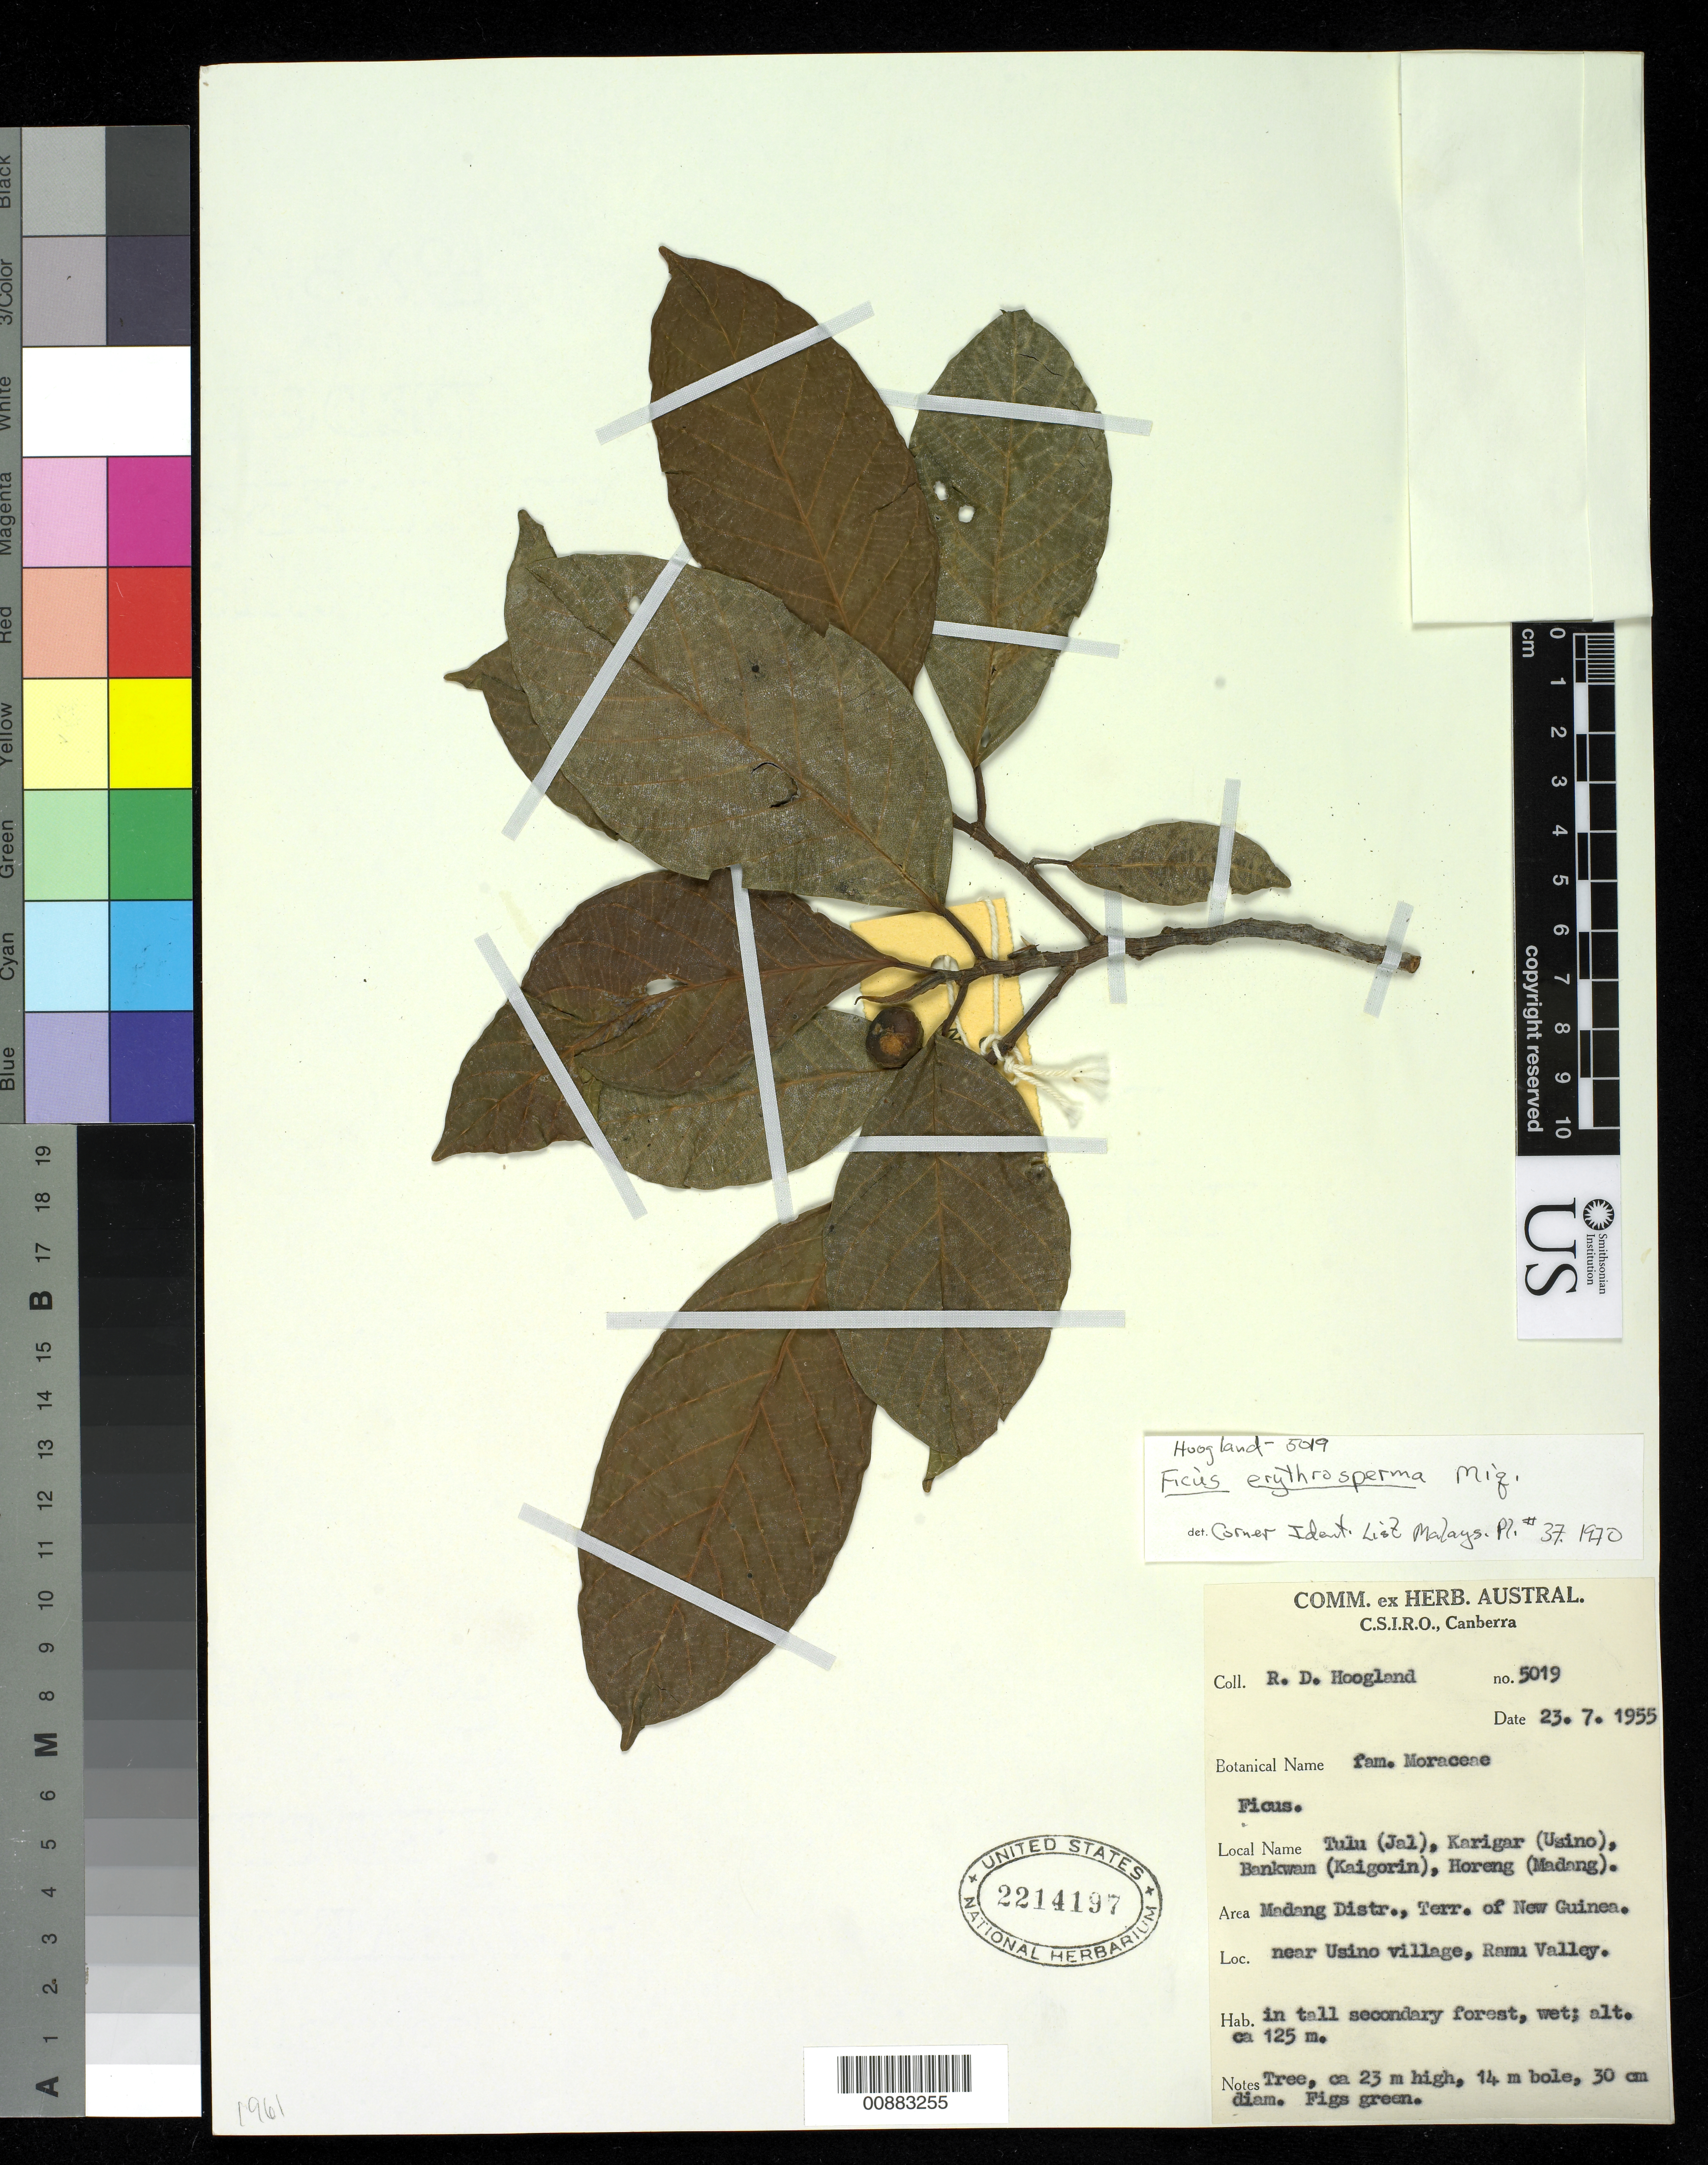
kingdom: Plantae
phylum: Tracheophyta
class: Magnoliopsida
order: Rosales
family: Moraceae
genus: Ficus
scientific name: Ficus erythrosperma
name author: Miq.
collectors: R. D. Hoogland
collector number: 5019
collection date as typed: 23 Jul 1955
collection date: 1955-07-23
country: Papua New Guinea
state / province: Madang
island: New Guinea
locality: Madang District, near Usino village, Rami Valley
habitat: In tall secondary forest, wet.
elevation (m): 125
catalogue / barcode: US 2214197